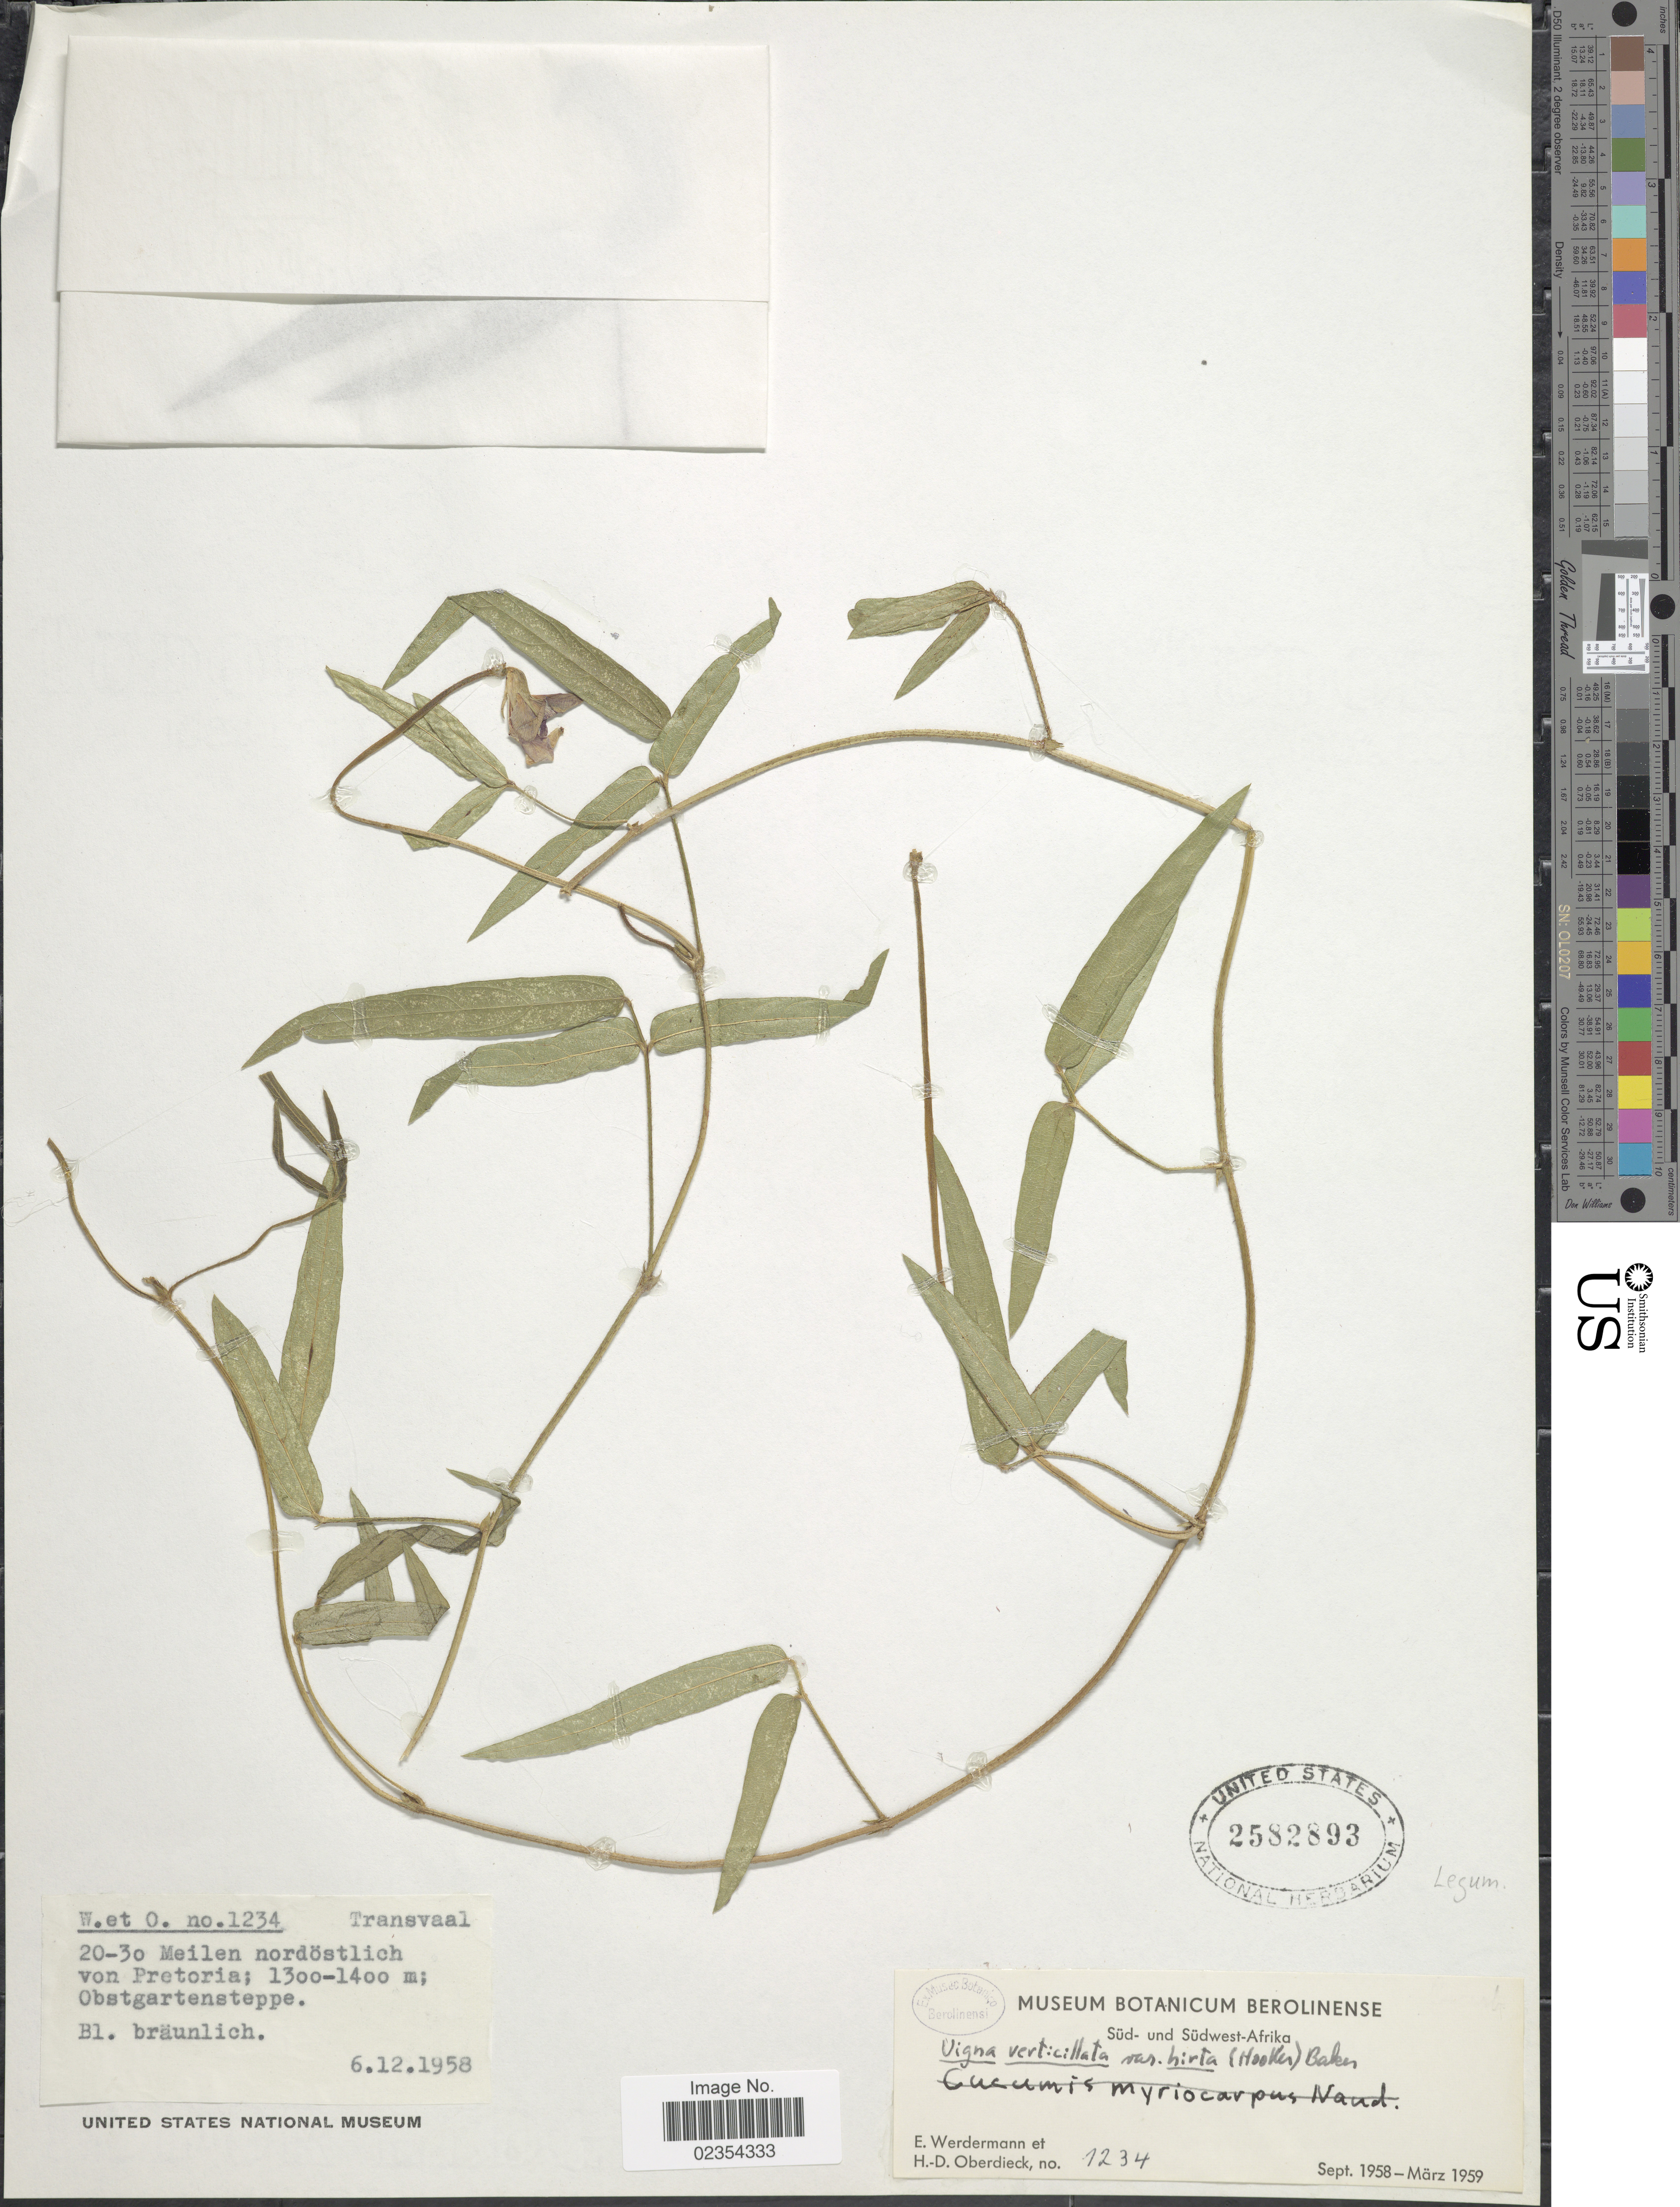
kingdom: Plantae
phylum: Tracheophyta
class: Magnoliopsida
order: Fabales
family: Fabaceae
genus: Vigna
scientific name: Vigna verticillata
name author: Taub.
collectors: E. Werdermann & H. Oberdieck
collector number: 1234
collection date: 1958-12-06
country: South Africa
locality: Süd- und Südwest-Afrika, Transvaal, 20-30 Meilen nordostlich von Pretoria, Obstgartensteppe.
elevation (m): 1300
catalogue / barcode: US 2582893